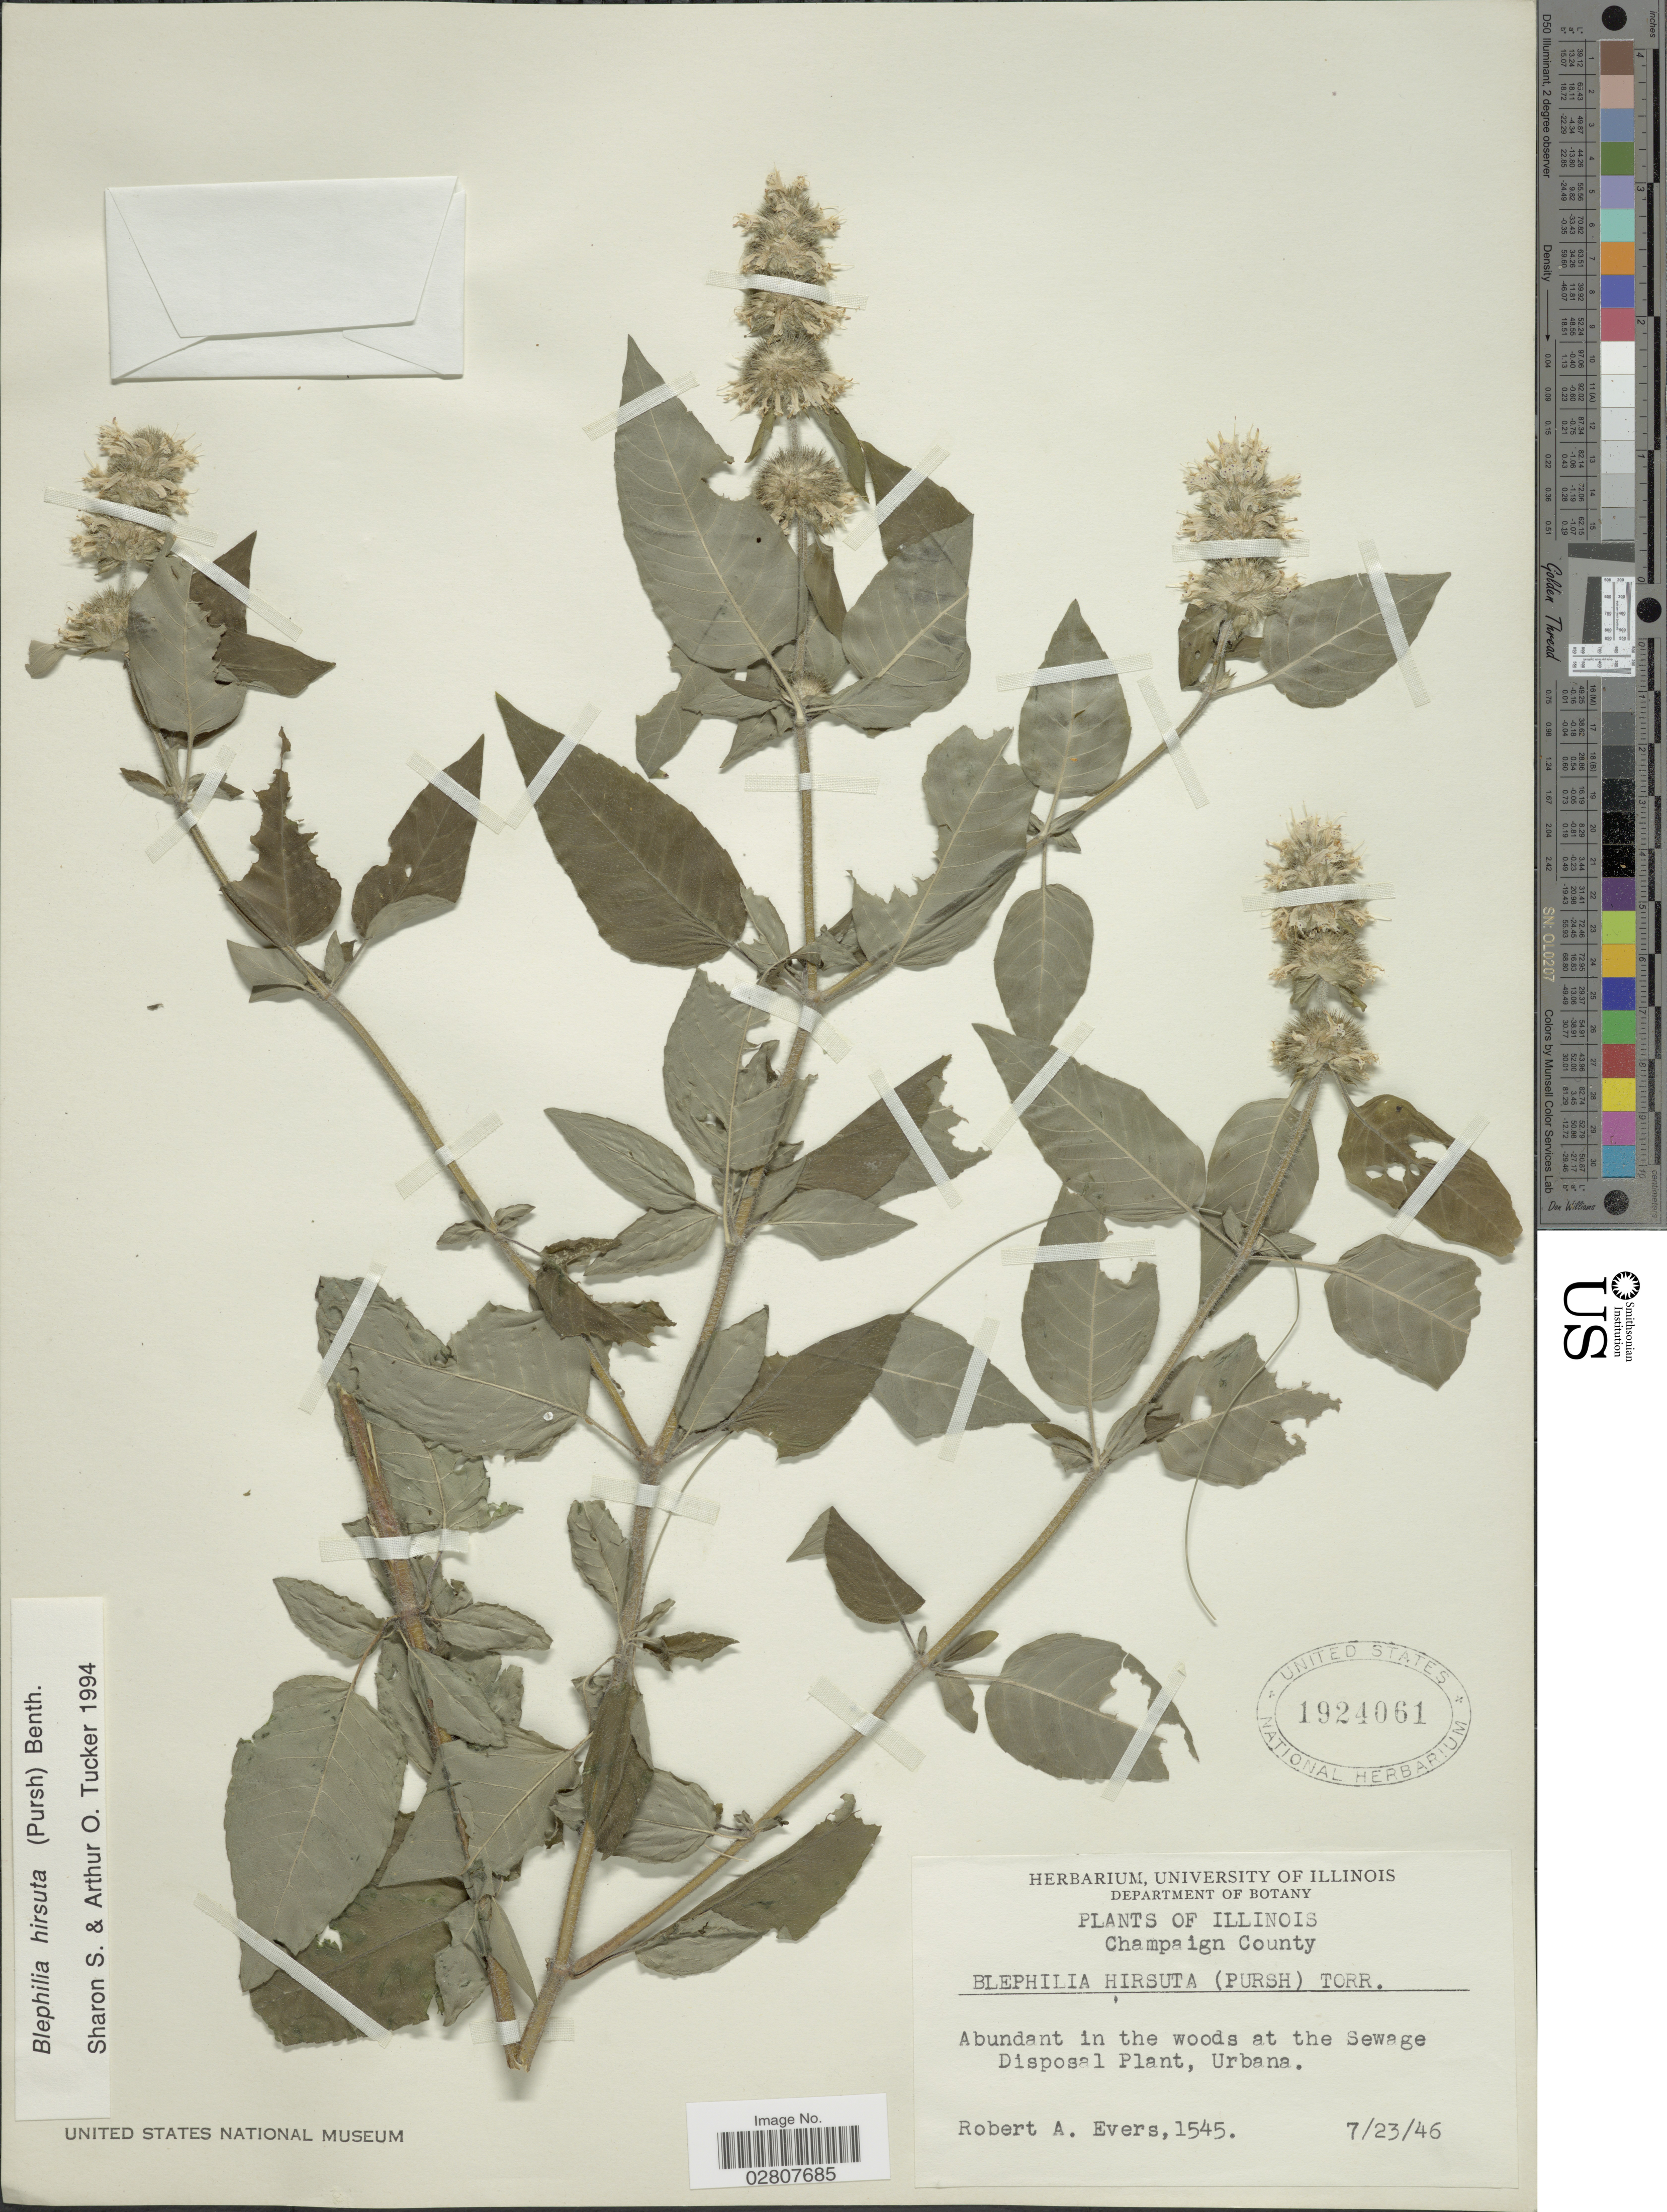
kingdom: Plantae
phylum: Tracheophyta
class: Magnoliopsida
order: Lamiales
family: Lamiaceae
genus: Blephilia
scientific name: Blephilia hirsuta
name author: (Pursh) Benth.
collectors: R. Evers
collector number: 1545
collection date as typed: Transcribed d/m/y: 23/7/46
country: United States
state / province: Illinois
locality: Champaign County. Abundant in the woods at the Sewage Disposal Plant, Urbana.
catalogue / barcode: US 1924061